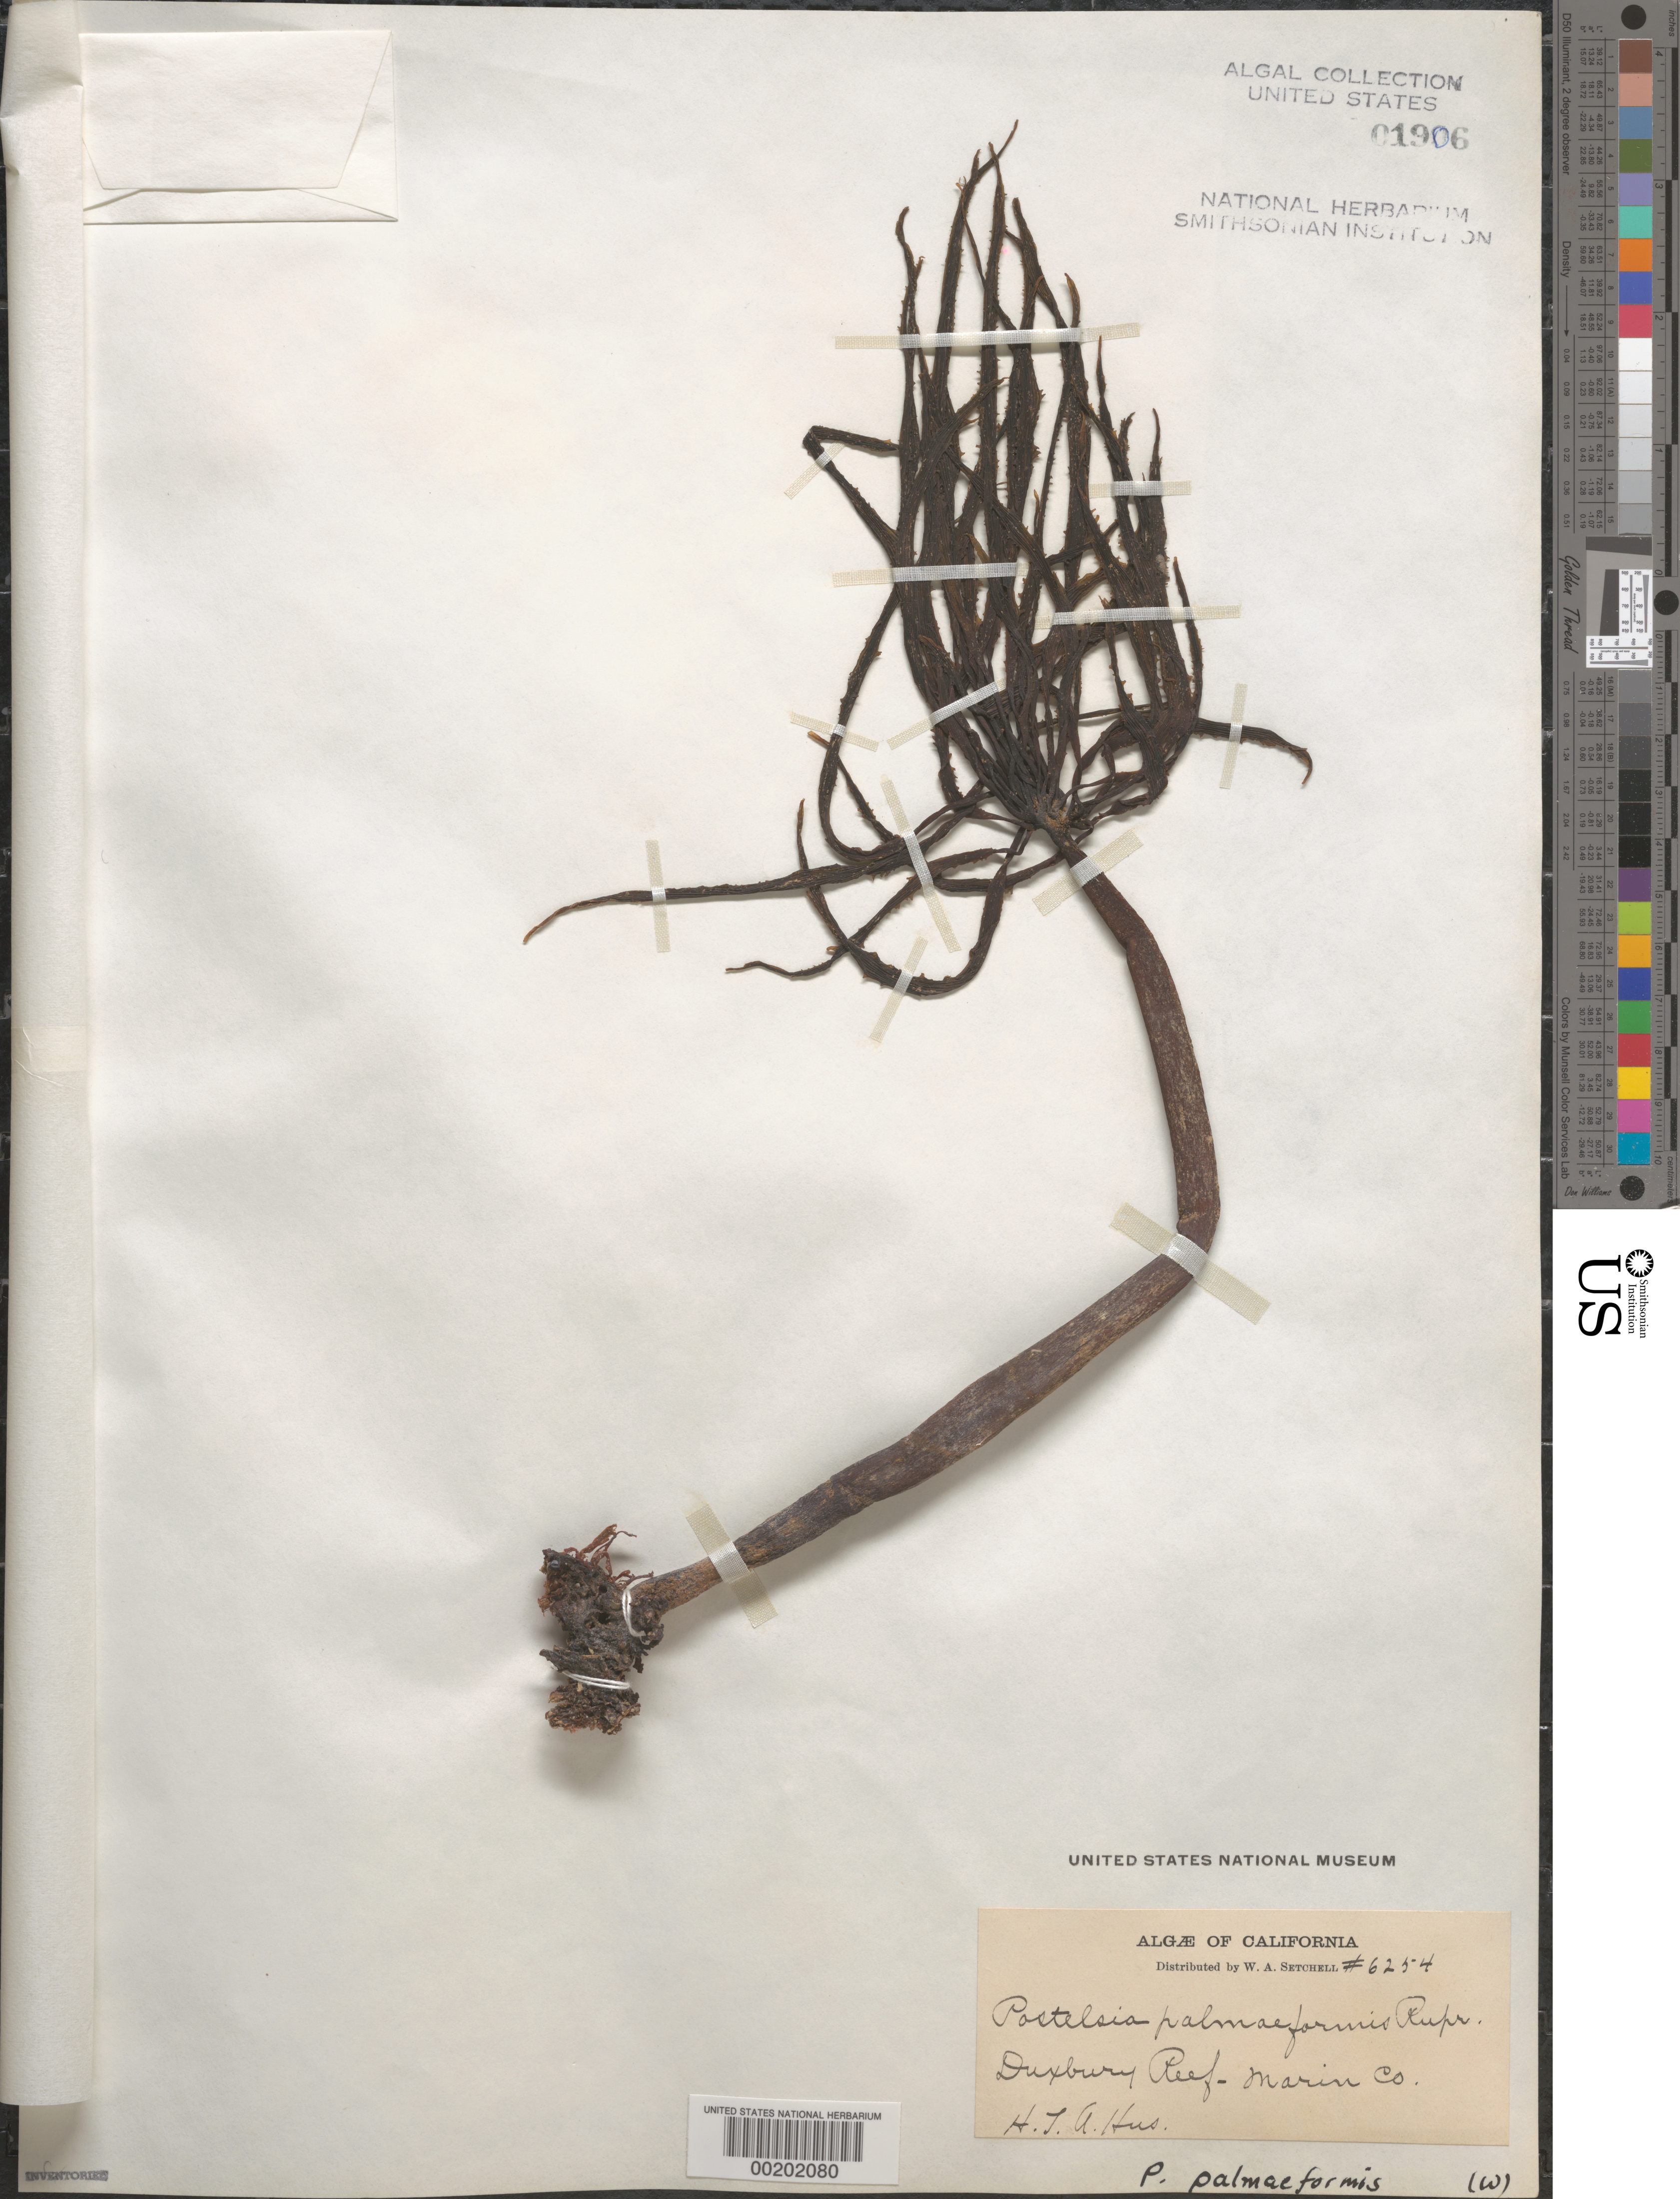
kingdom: Chromista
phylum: Ochrophyta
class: Phaeophyceae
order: Laminariales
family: Laminariaceae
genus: Postelsia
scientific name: Postelsia palmaeformis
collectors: H. T. A. Hus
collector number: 6254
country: United States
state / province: California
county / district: Marin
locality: Duxbury Reef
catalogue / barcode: US 1906